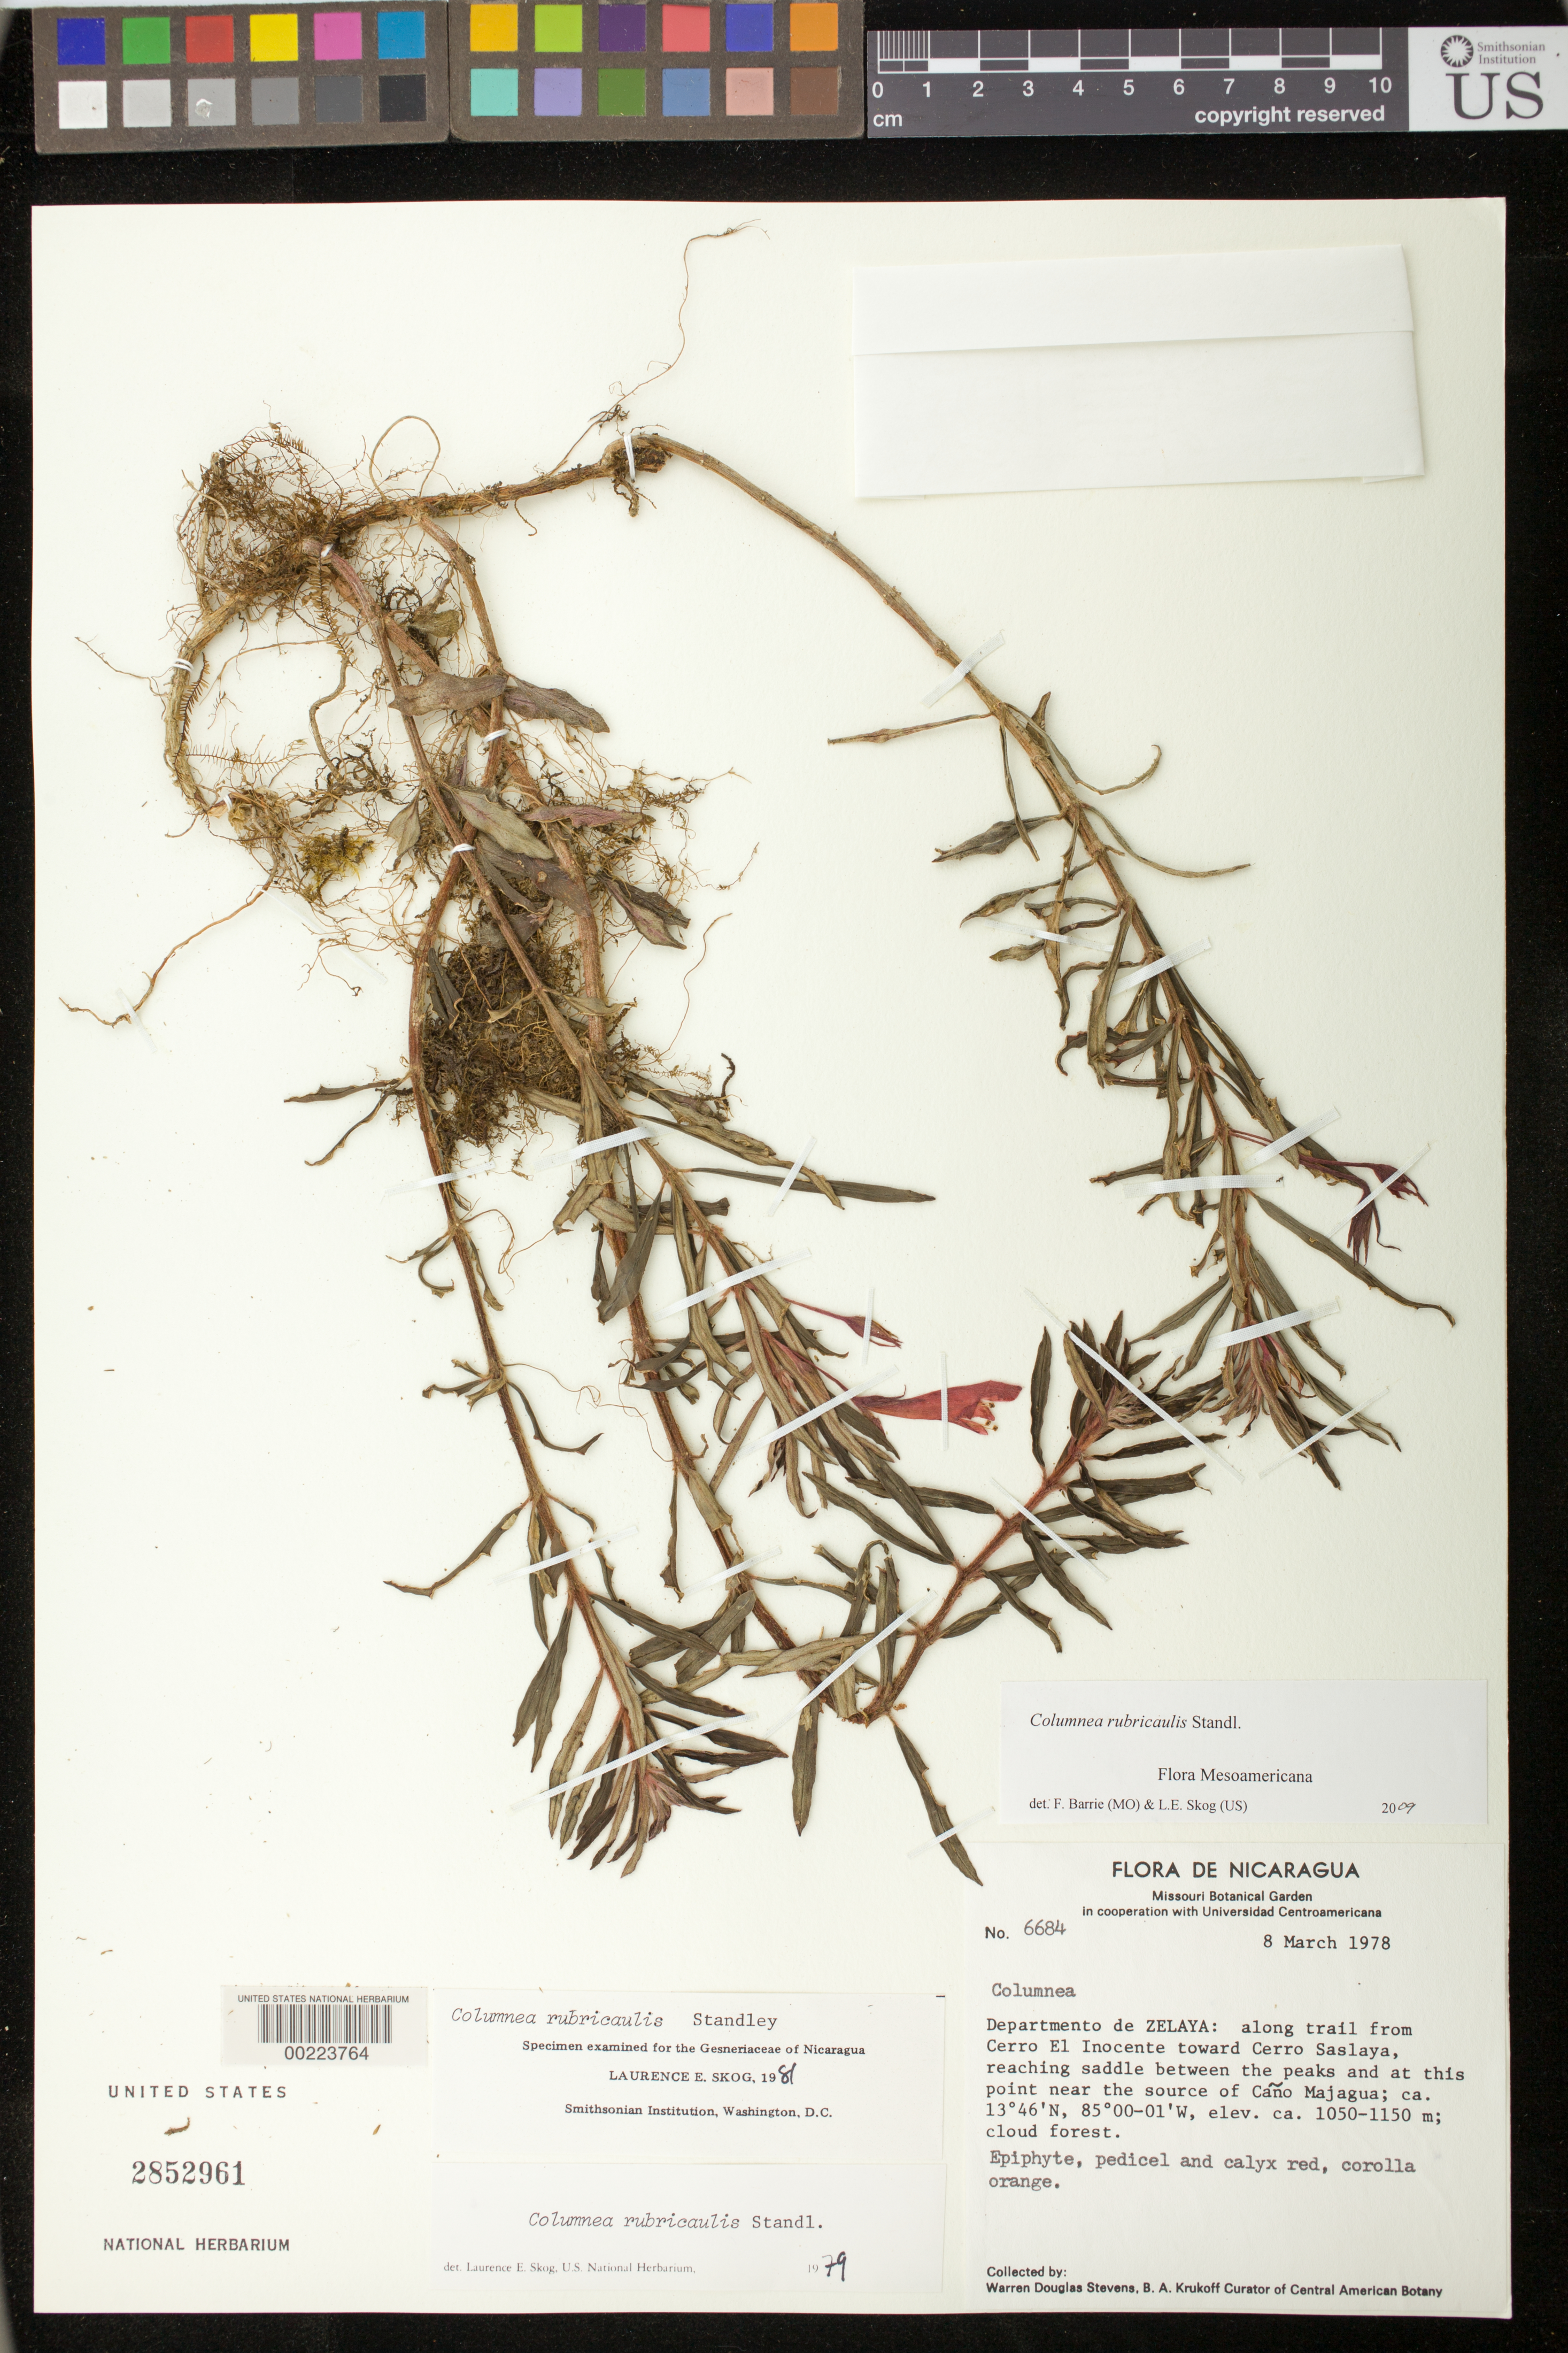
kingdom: Plantae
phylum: Tracheophyta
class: Magnoliopsida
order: Lamiales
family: Gesneriaceae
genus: Columnea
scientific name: Columnea rubricaulis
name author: Standl.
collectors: W. D. Stevens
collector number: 6684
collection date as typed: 08 Mar 1978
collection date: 1978-03-08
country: Nicaragua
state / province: Jinotega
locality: Along trail from Cerro El Innocente toward Cerro Saslaya, reaching saddle between peaks &at this pt near source of Cano Majagua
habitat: Cloud forest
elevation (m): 1050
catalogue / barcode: US 2852961